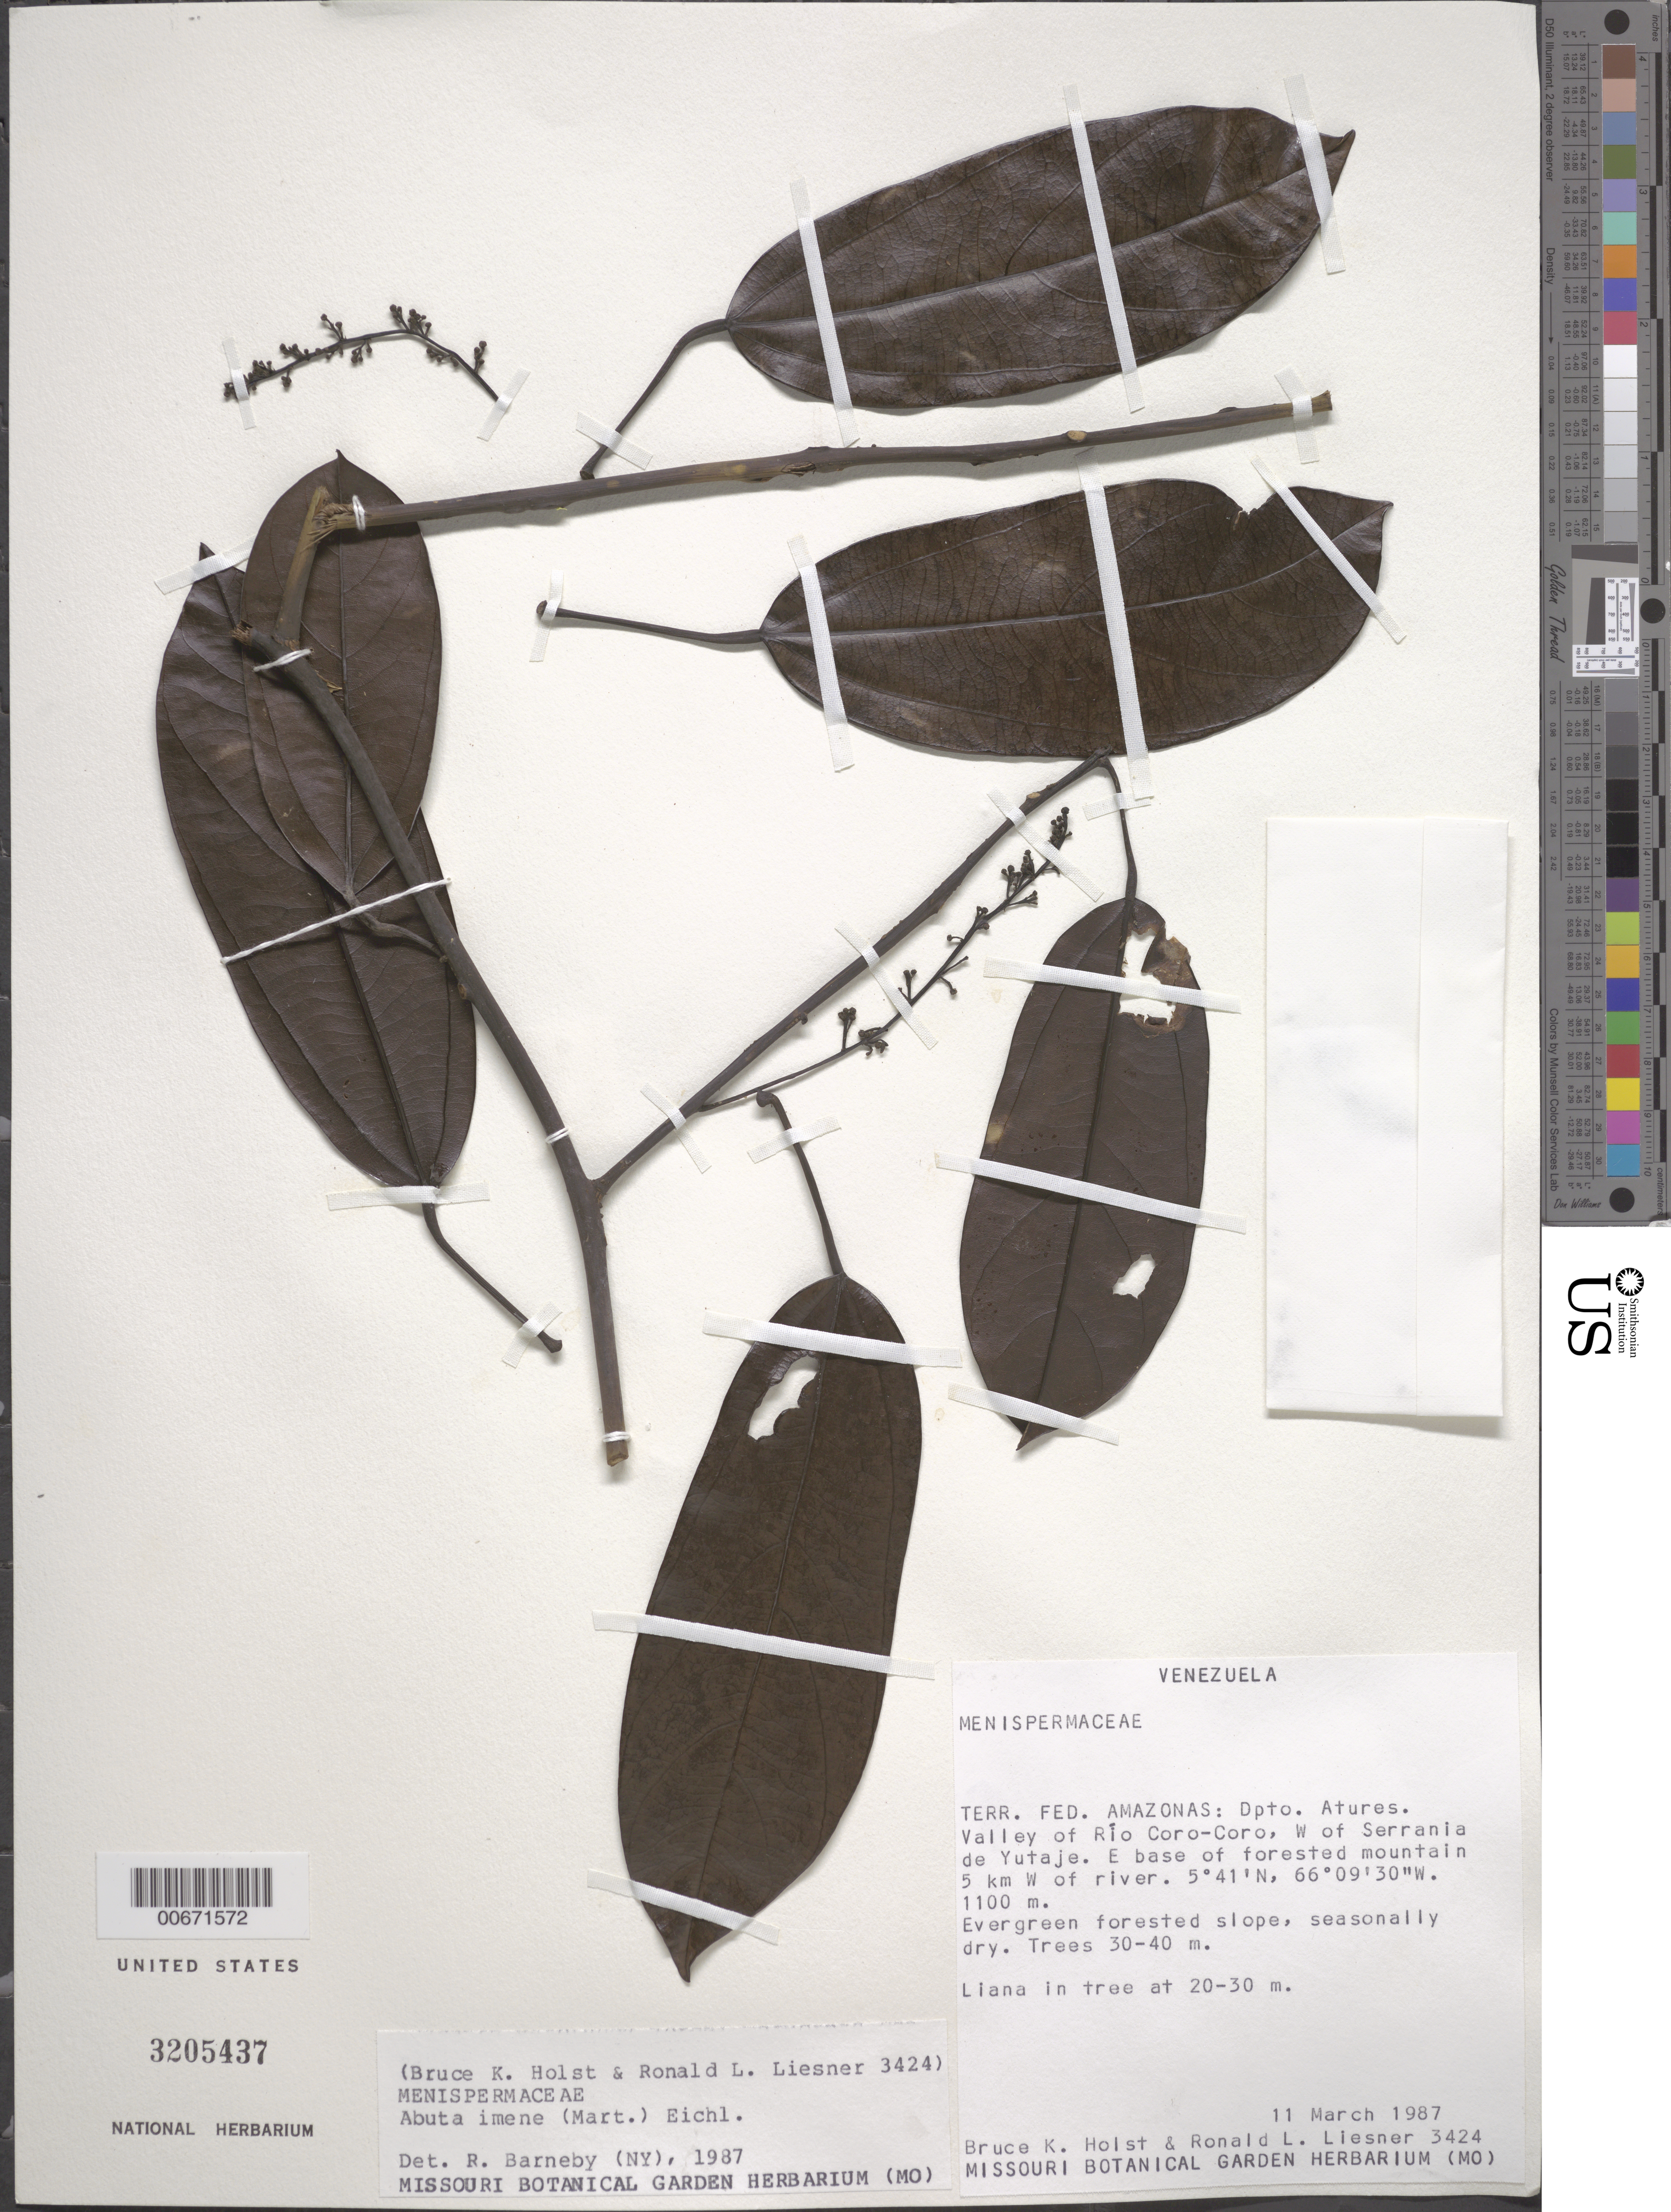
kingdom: Plantae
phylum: Tracheophyta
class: Magnoliopsida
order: Ranunculales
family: Menispermaceae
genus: Abuta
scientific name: Abuta imene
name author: (Mart.) Eichler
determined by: Barneby, Rupert C., (NY)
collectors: B. Holst & R. L. Liesner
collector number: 3424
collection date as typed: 11-Mar-87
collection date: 1987-03-11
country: Venezuela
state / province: Amazonas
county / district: Atures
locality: Río Coro-Coro valley, W of Serrania de Yutajé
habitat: Evergreen forested slope, seasonally dry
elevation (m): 1100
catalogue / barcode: US 3205437